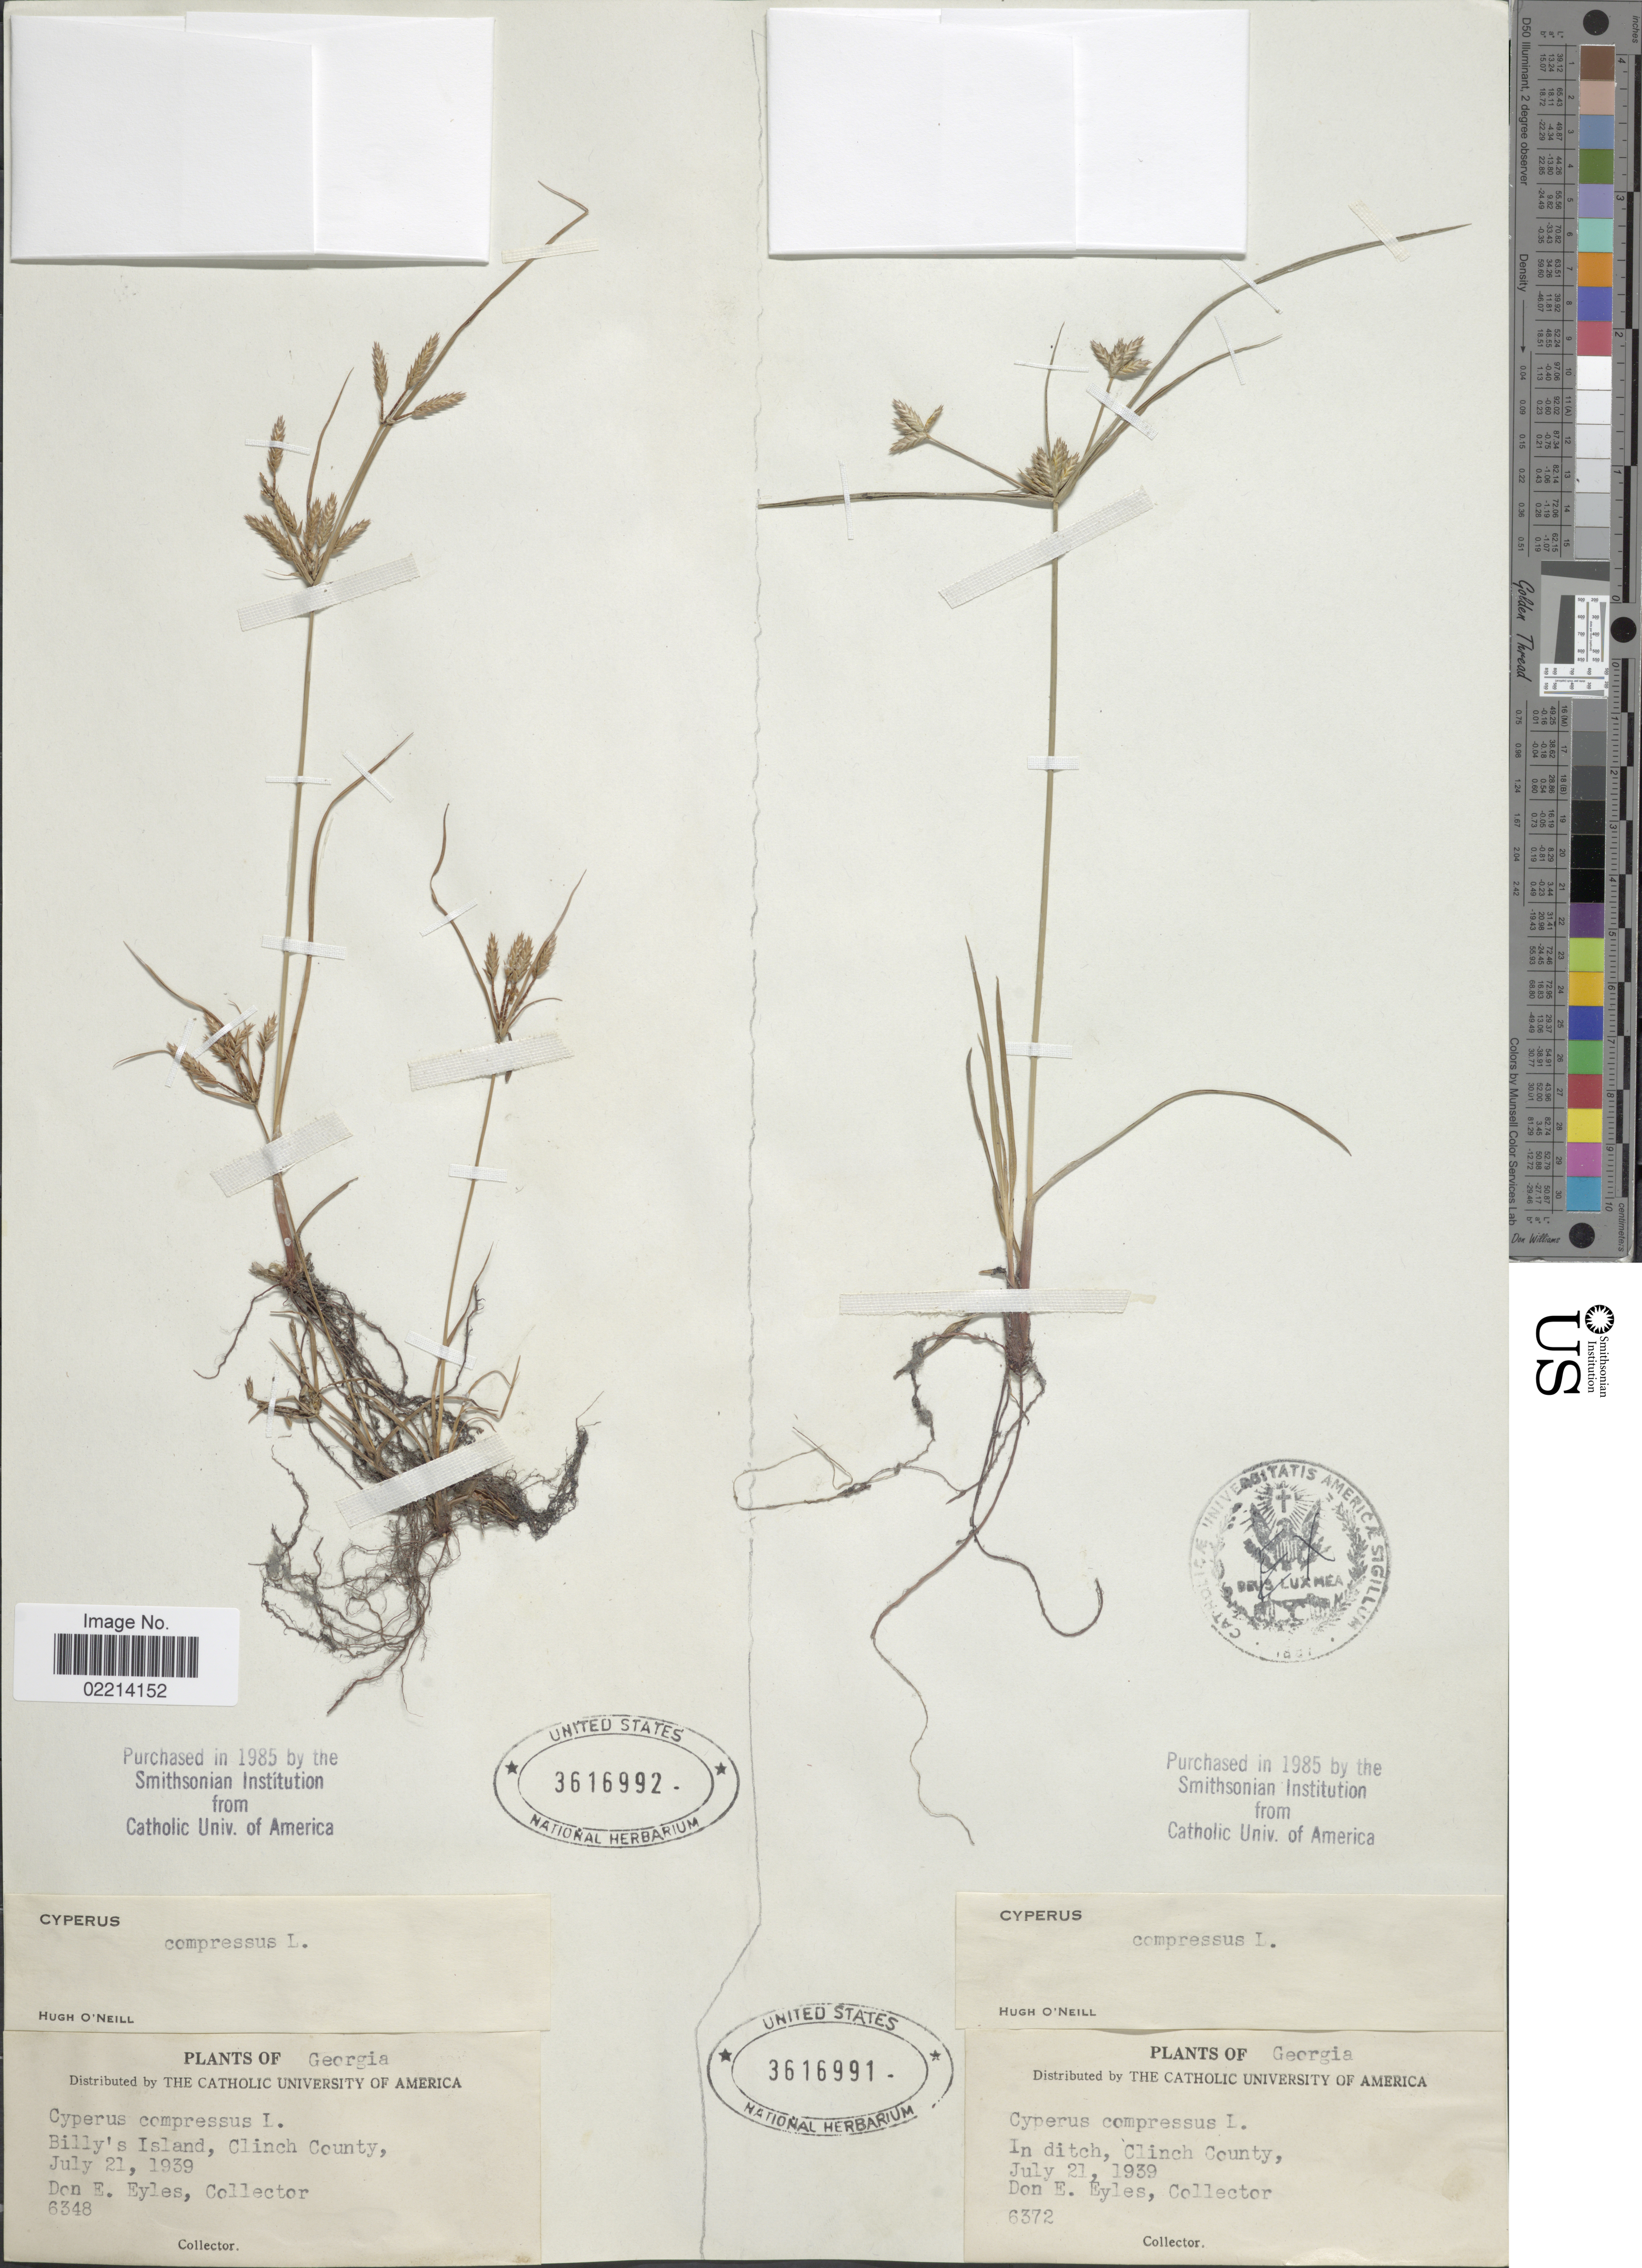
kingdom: Plantae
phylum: Tracheophyta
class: Liliopsida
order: Poales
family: Cyperaceae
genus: Cyperus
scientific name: Cyperus compressus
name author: L.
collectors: D. Eyles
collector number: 6372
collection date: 1939-07-21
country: United States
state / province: Georgia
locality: In ditch, Clinch County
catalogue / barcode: US 3616991